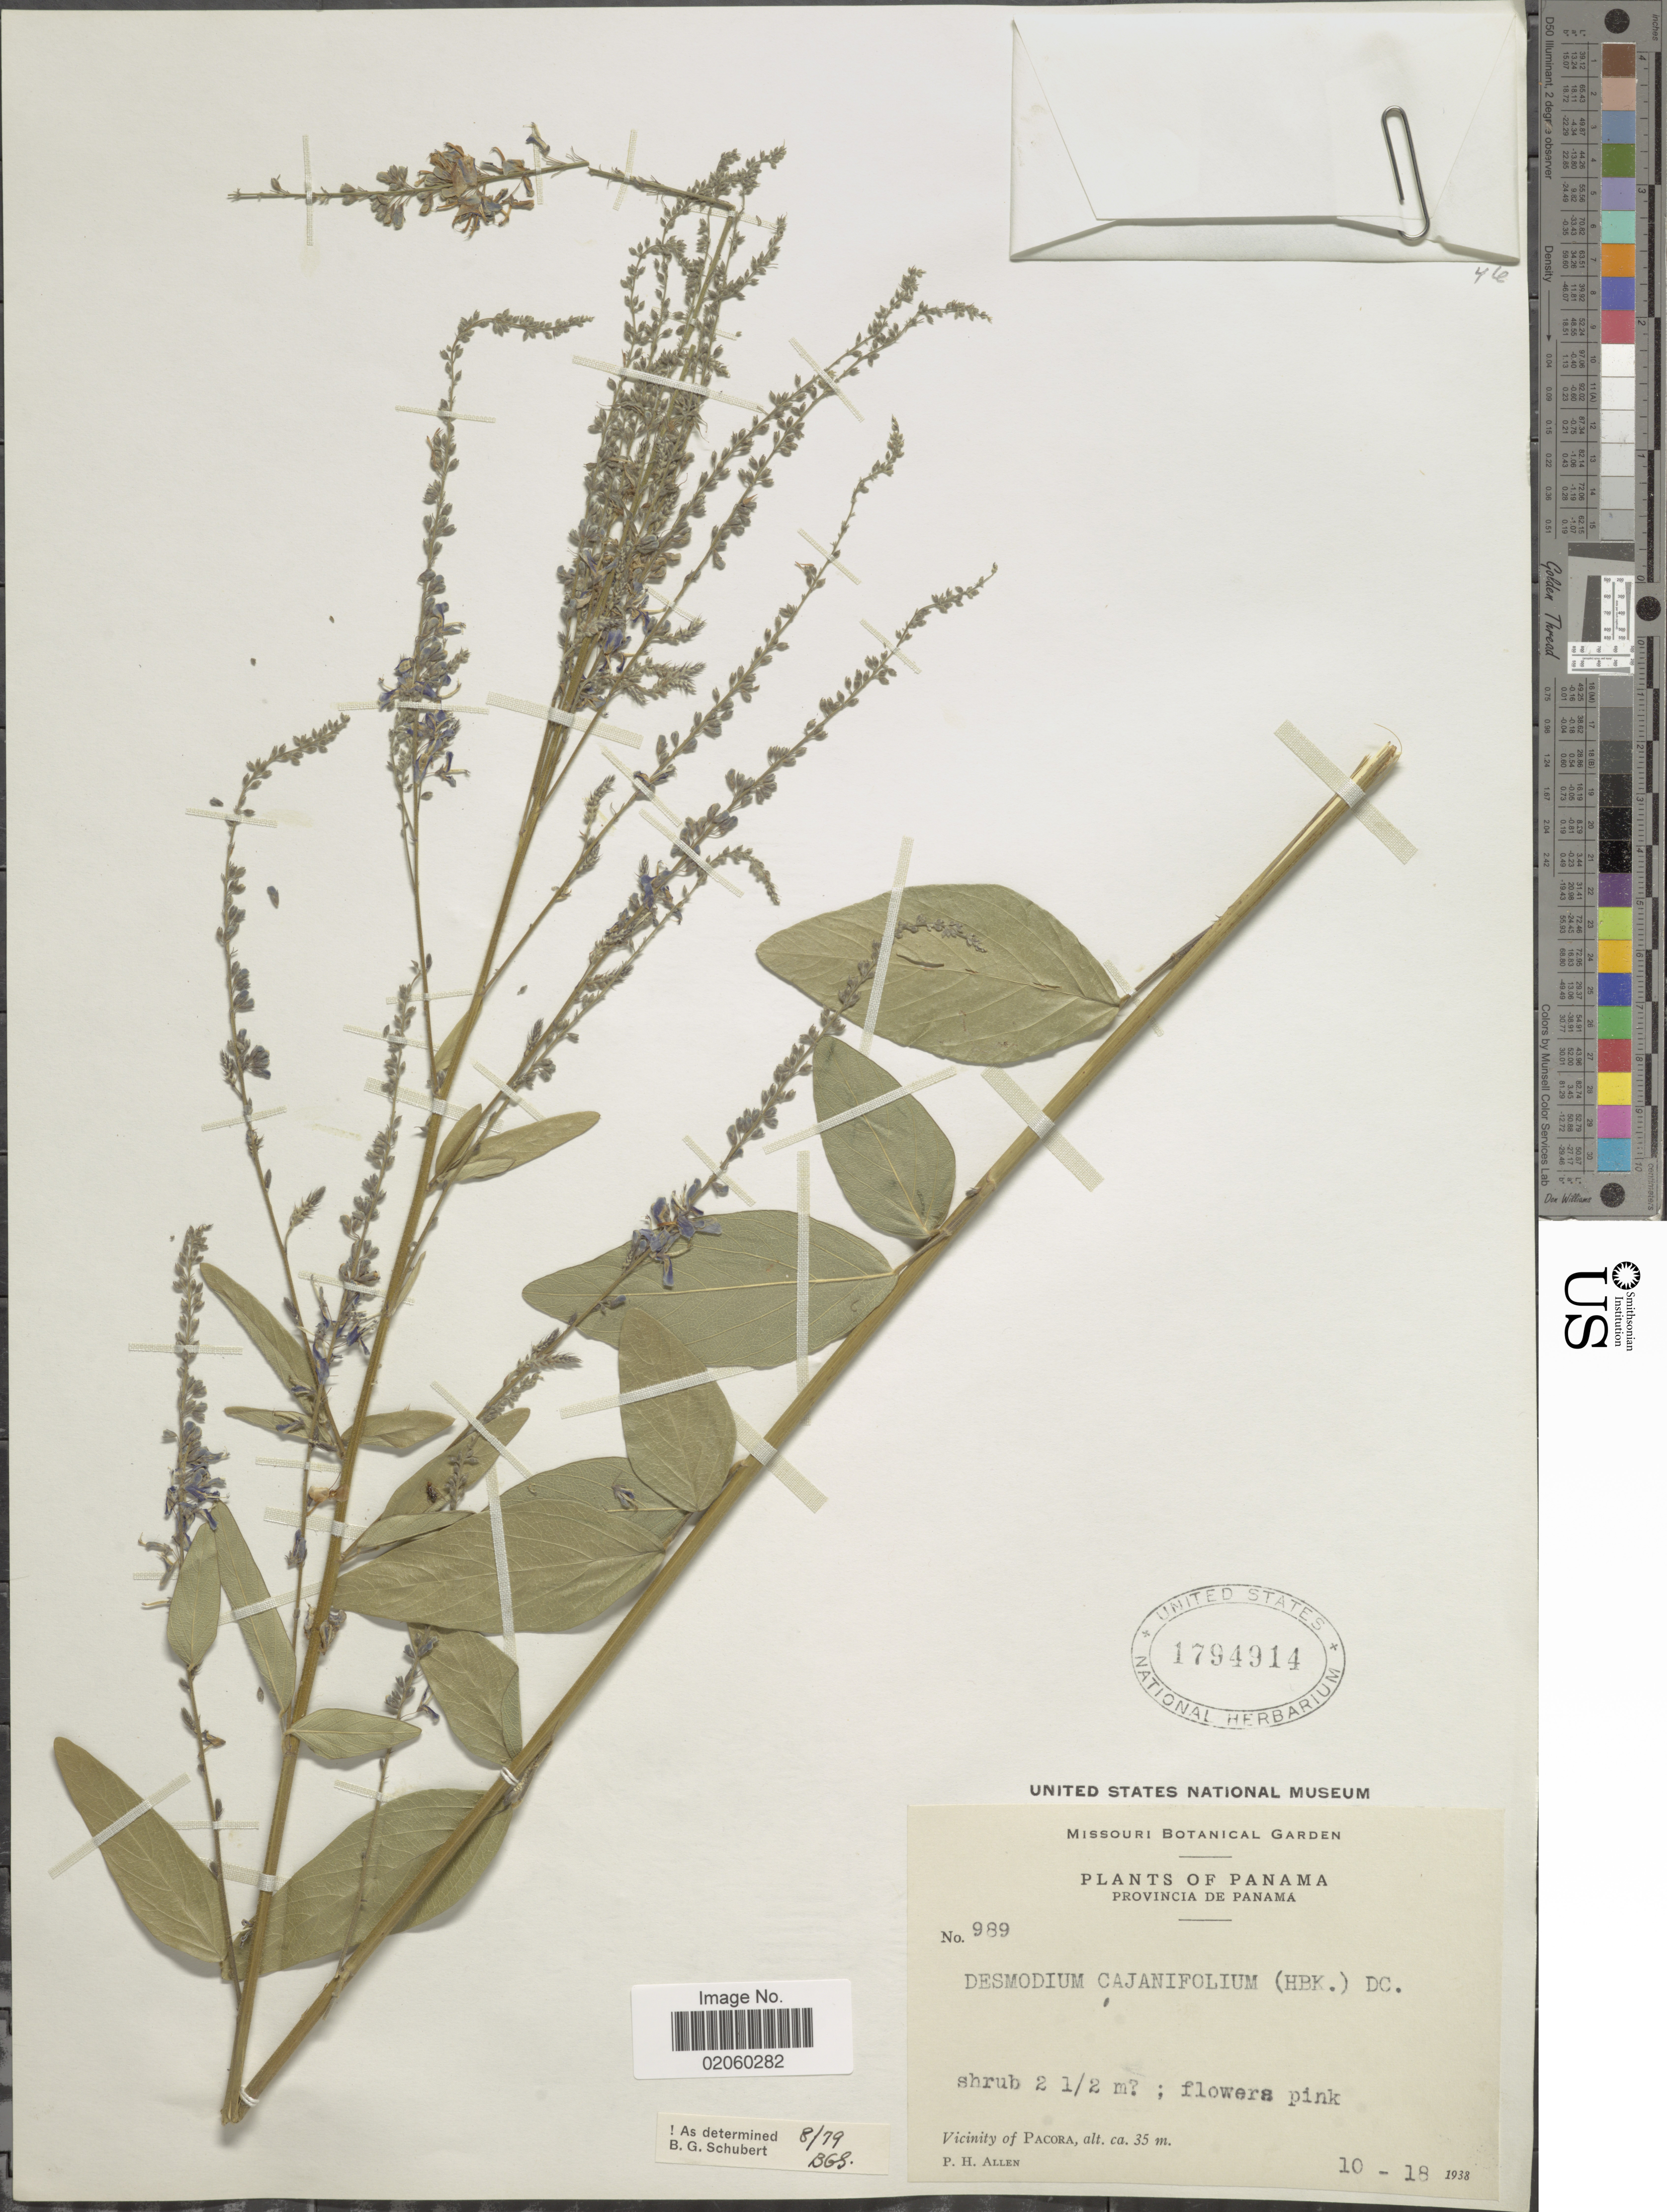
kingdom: Plantae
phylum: Tracheophyta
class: Magnoliopsida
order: Fabales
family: Fabaceae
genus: Desmodium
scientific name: Desmodium cajanifolium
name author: (Kunth) DC.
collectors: P. H. Allen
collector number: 989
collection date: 1938-10-18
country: Panama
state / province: Panamá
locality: Vicinity of Pacora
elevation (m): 35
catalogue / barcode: US 1794914